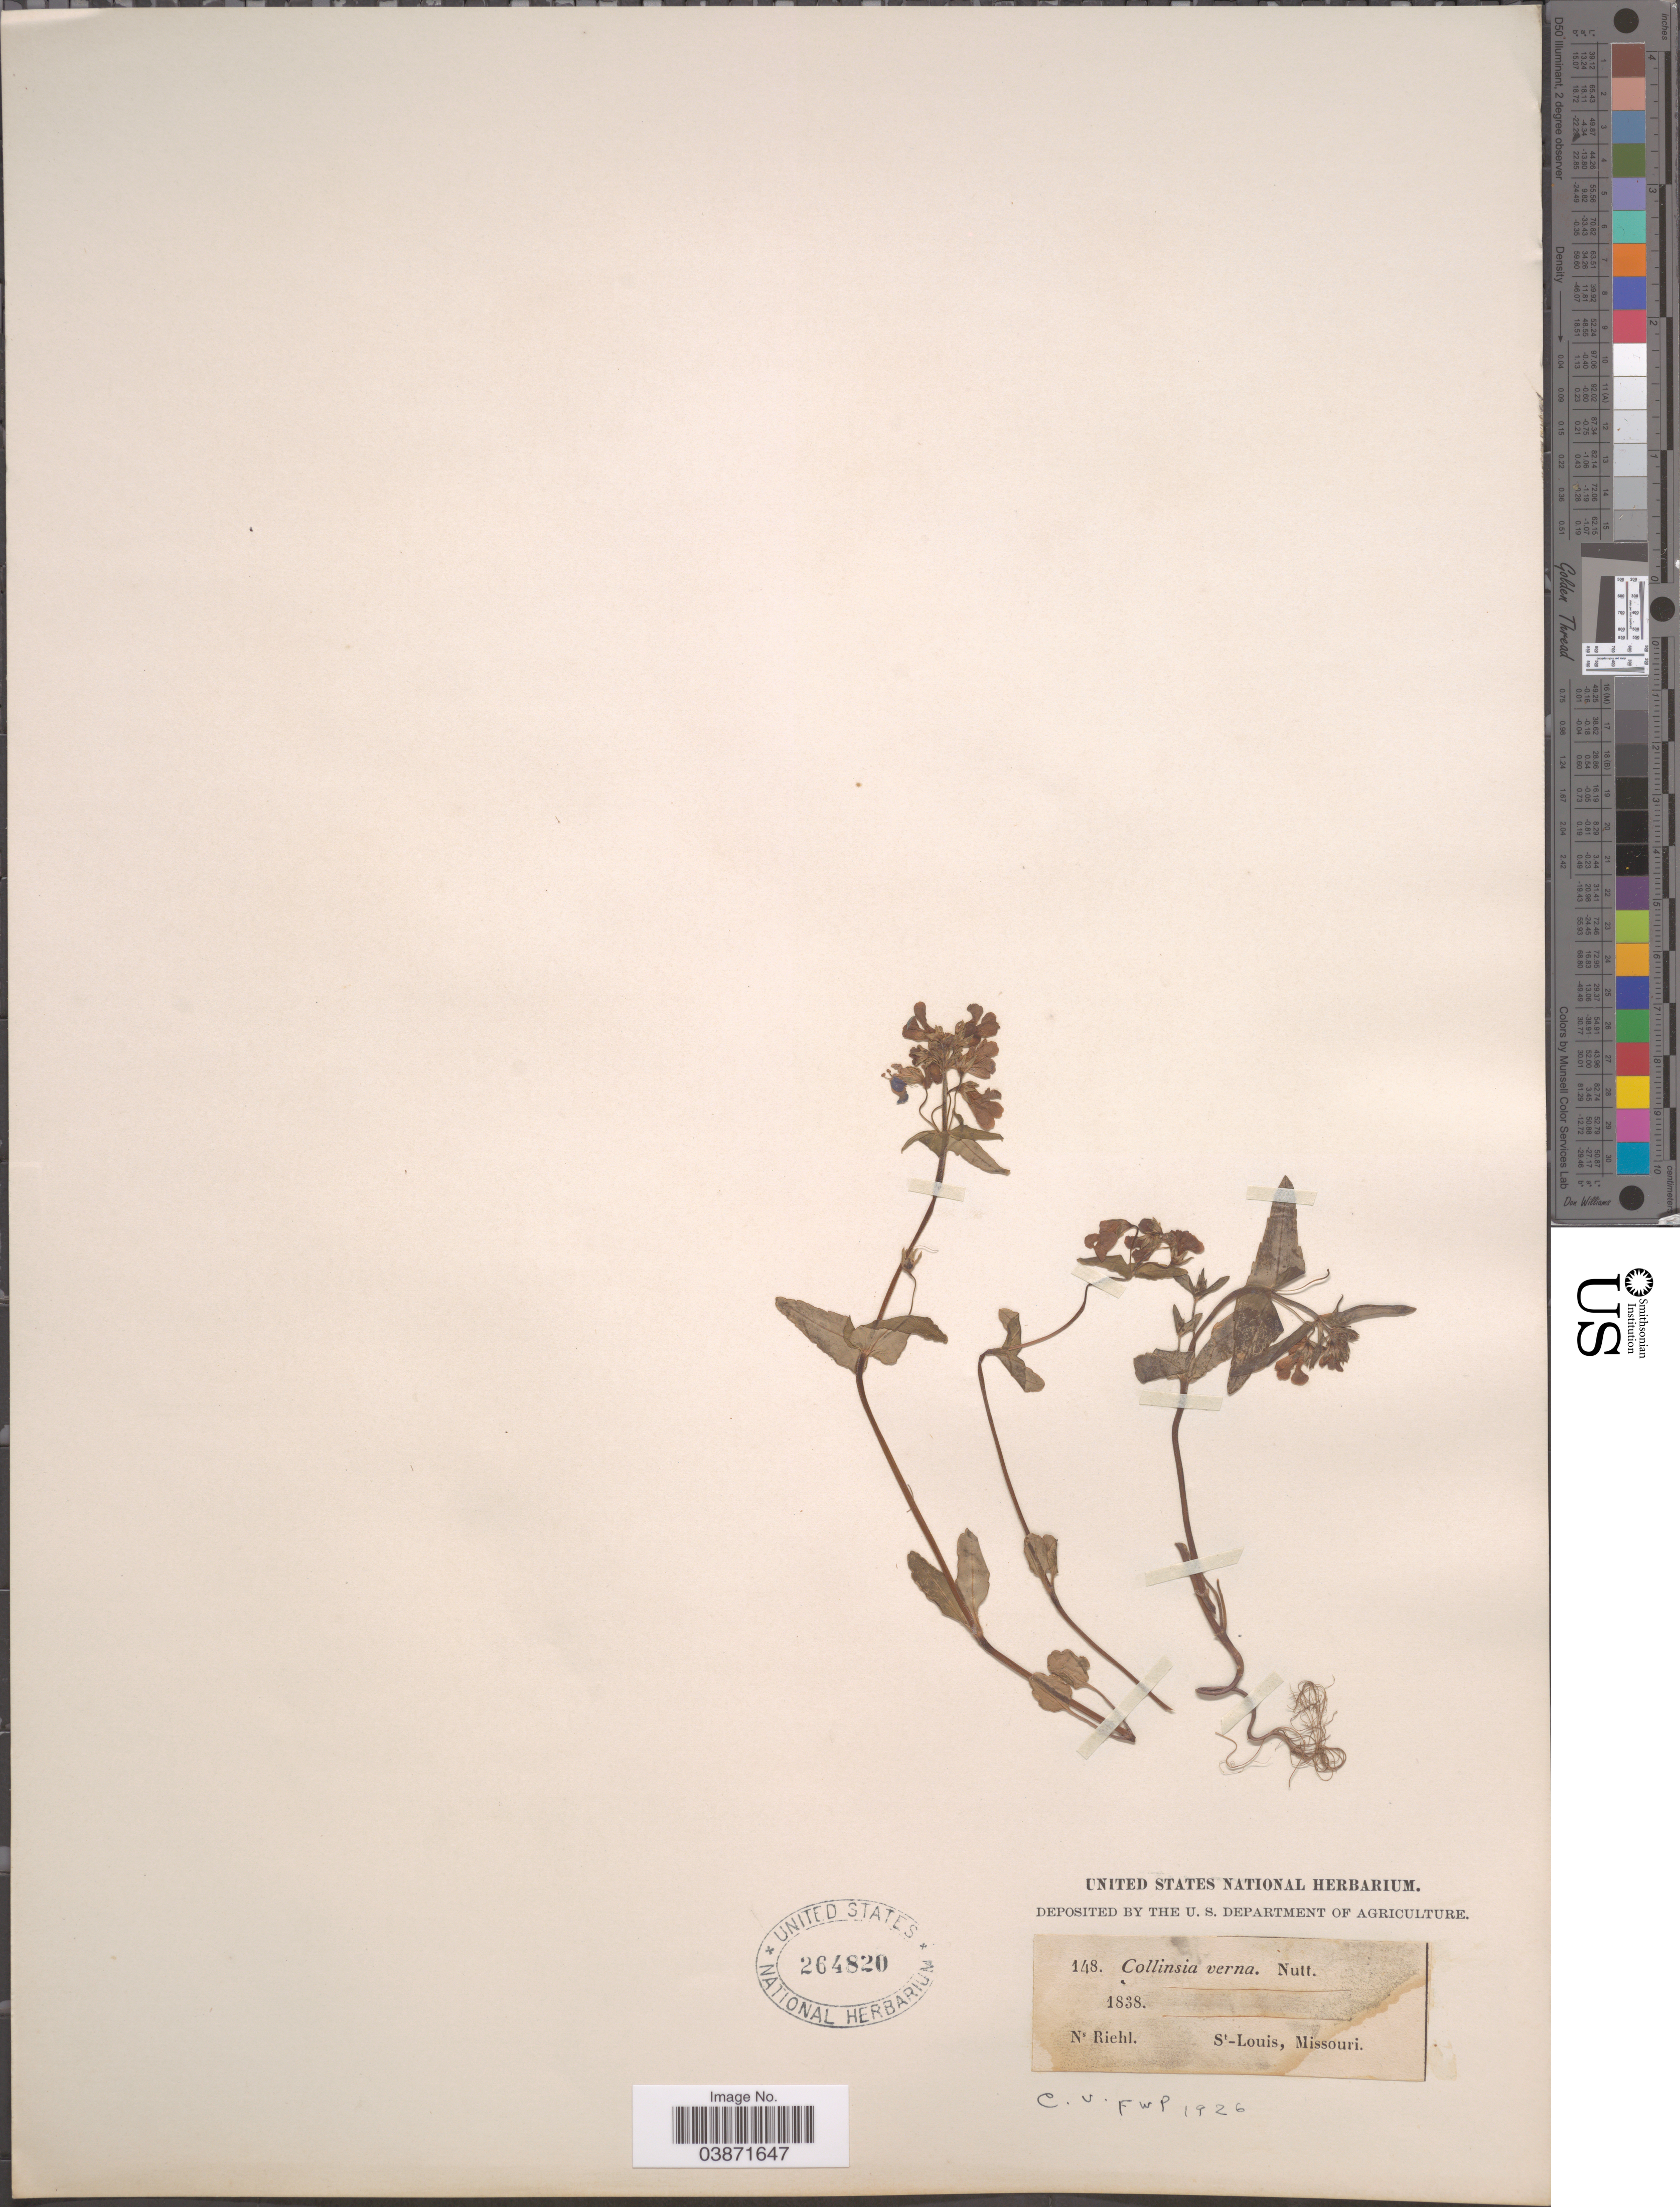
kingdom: Plantae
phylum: Tracheophyta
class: Magnoliopsida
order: Lamiales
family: Plantaginaceae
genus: Collinsia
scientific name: Collinsia verna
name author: Nutt.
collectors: N. Riehl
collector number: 148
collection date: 1838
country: United States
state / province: Missouri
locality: St-Louis.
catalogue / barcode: US 264820